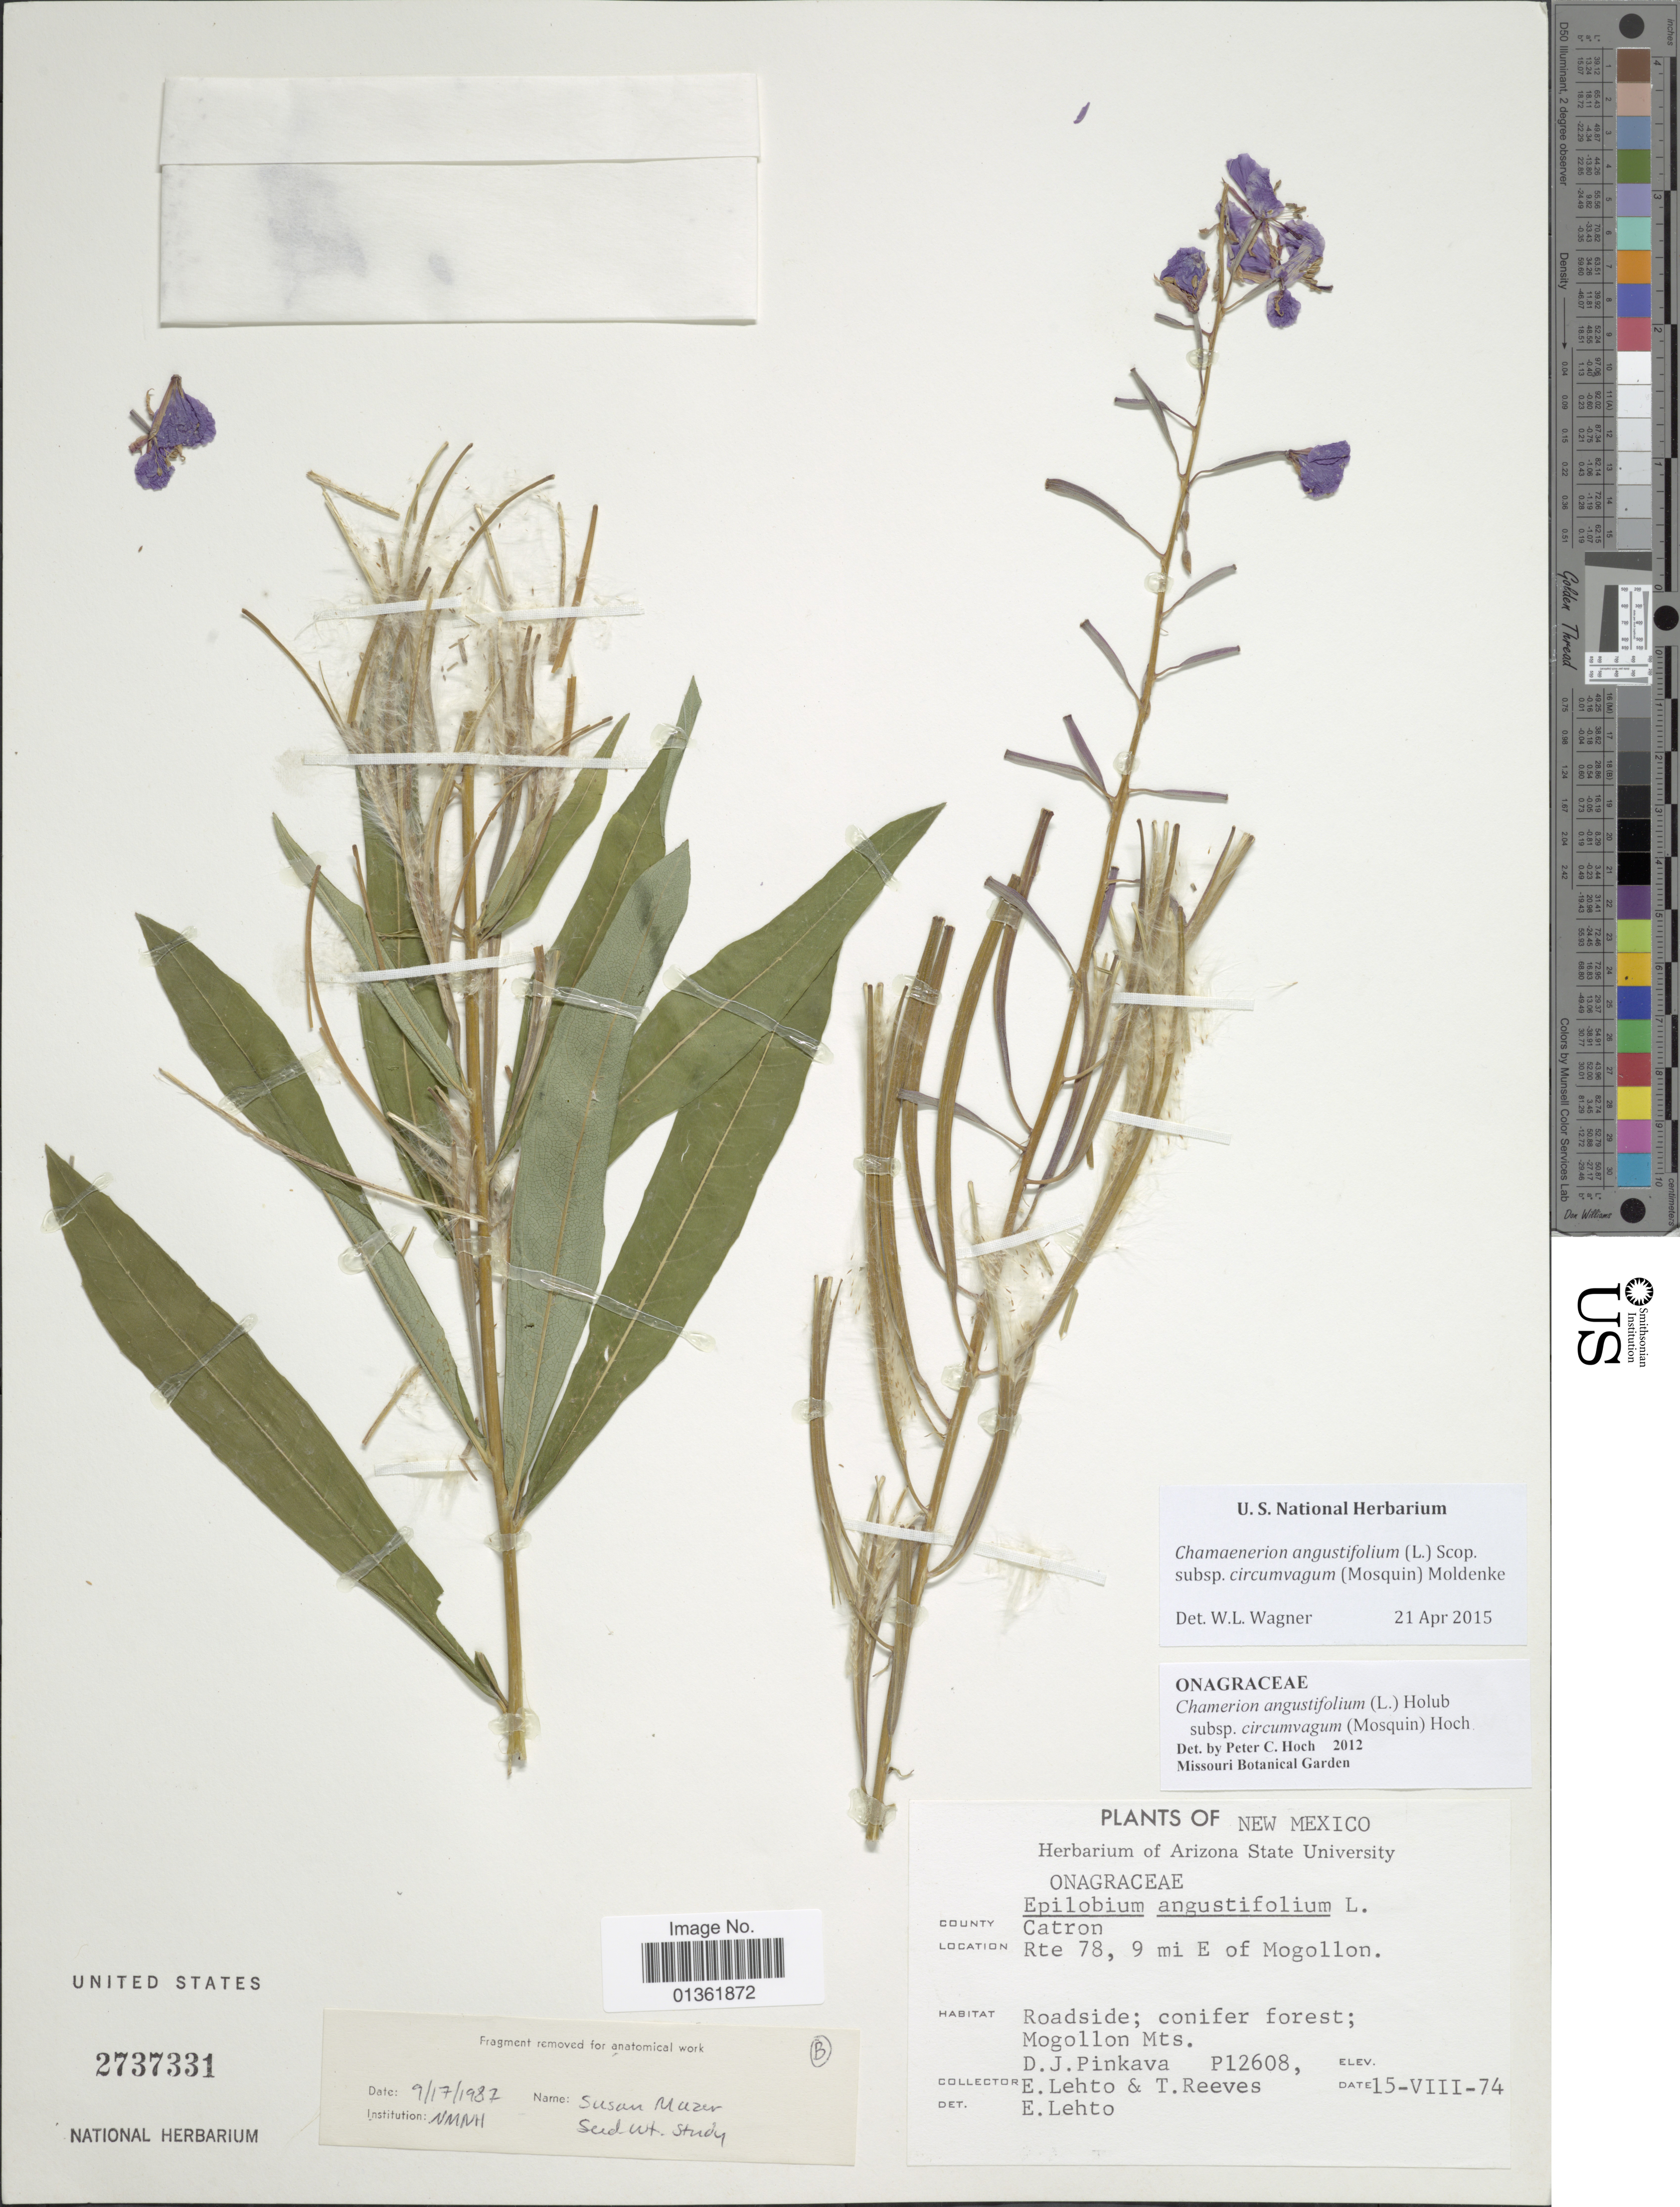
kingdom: Plantae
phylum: Tracheophyta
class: Magnoliopsida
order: Myrtales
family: Onagraceae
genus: Chamaenerion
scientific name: Chamaenerion angustifolium subsp. circumvagum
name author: (Mosquin) Moldenke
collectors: D. J. Pinkava, E. Lehto & T. Reeves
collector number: P12608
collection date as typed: Transcribed d/m/y: 15/8/74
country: United States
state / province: New Mexico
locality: County Catron. Rte 78, 9 mi E of Mogollon.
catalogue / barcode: US 2737331